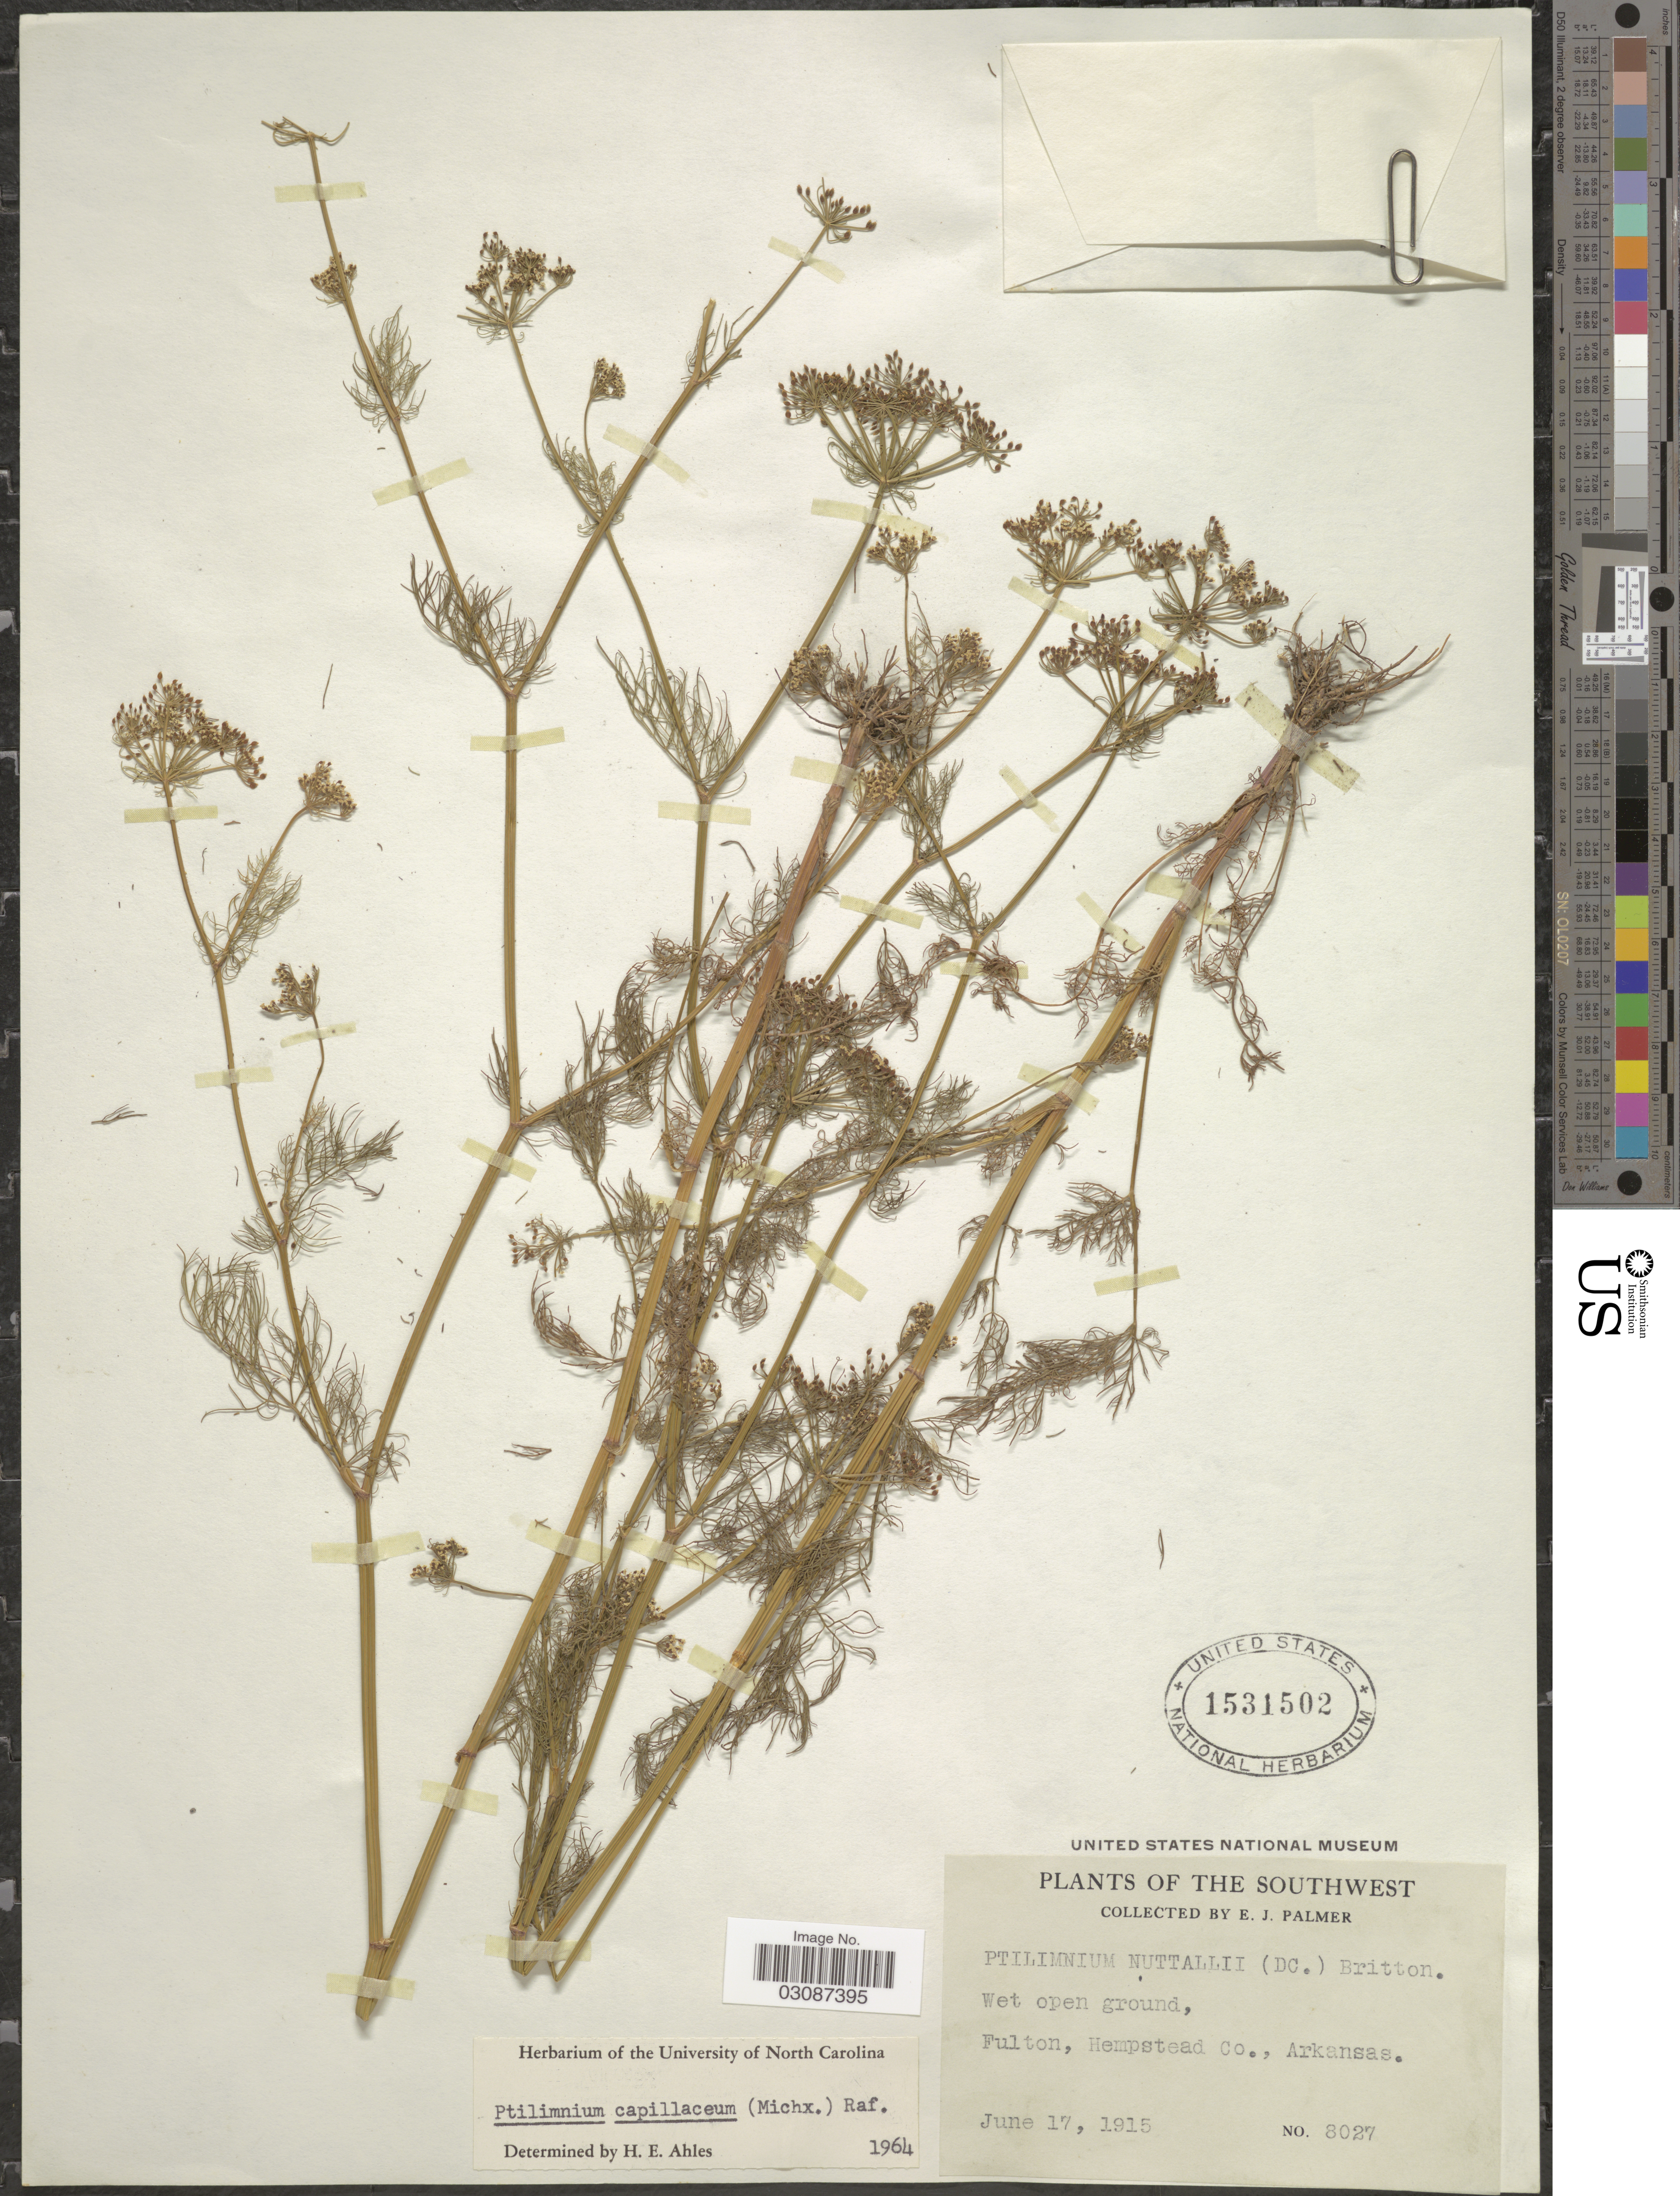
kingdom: Plantae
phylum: Tracheophyta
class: Magnoliopsida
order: Apiales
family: Apiaceae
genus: Ptilimnium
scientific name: Ptilimnium capillaceum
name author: (Michx.) Raf.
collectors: E. J. Palmer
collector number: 8027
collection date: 1915-06-17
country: United States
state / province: Arkansas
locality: The Southwest. Fulton, Hempstead Co.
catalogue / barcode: US 1531502